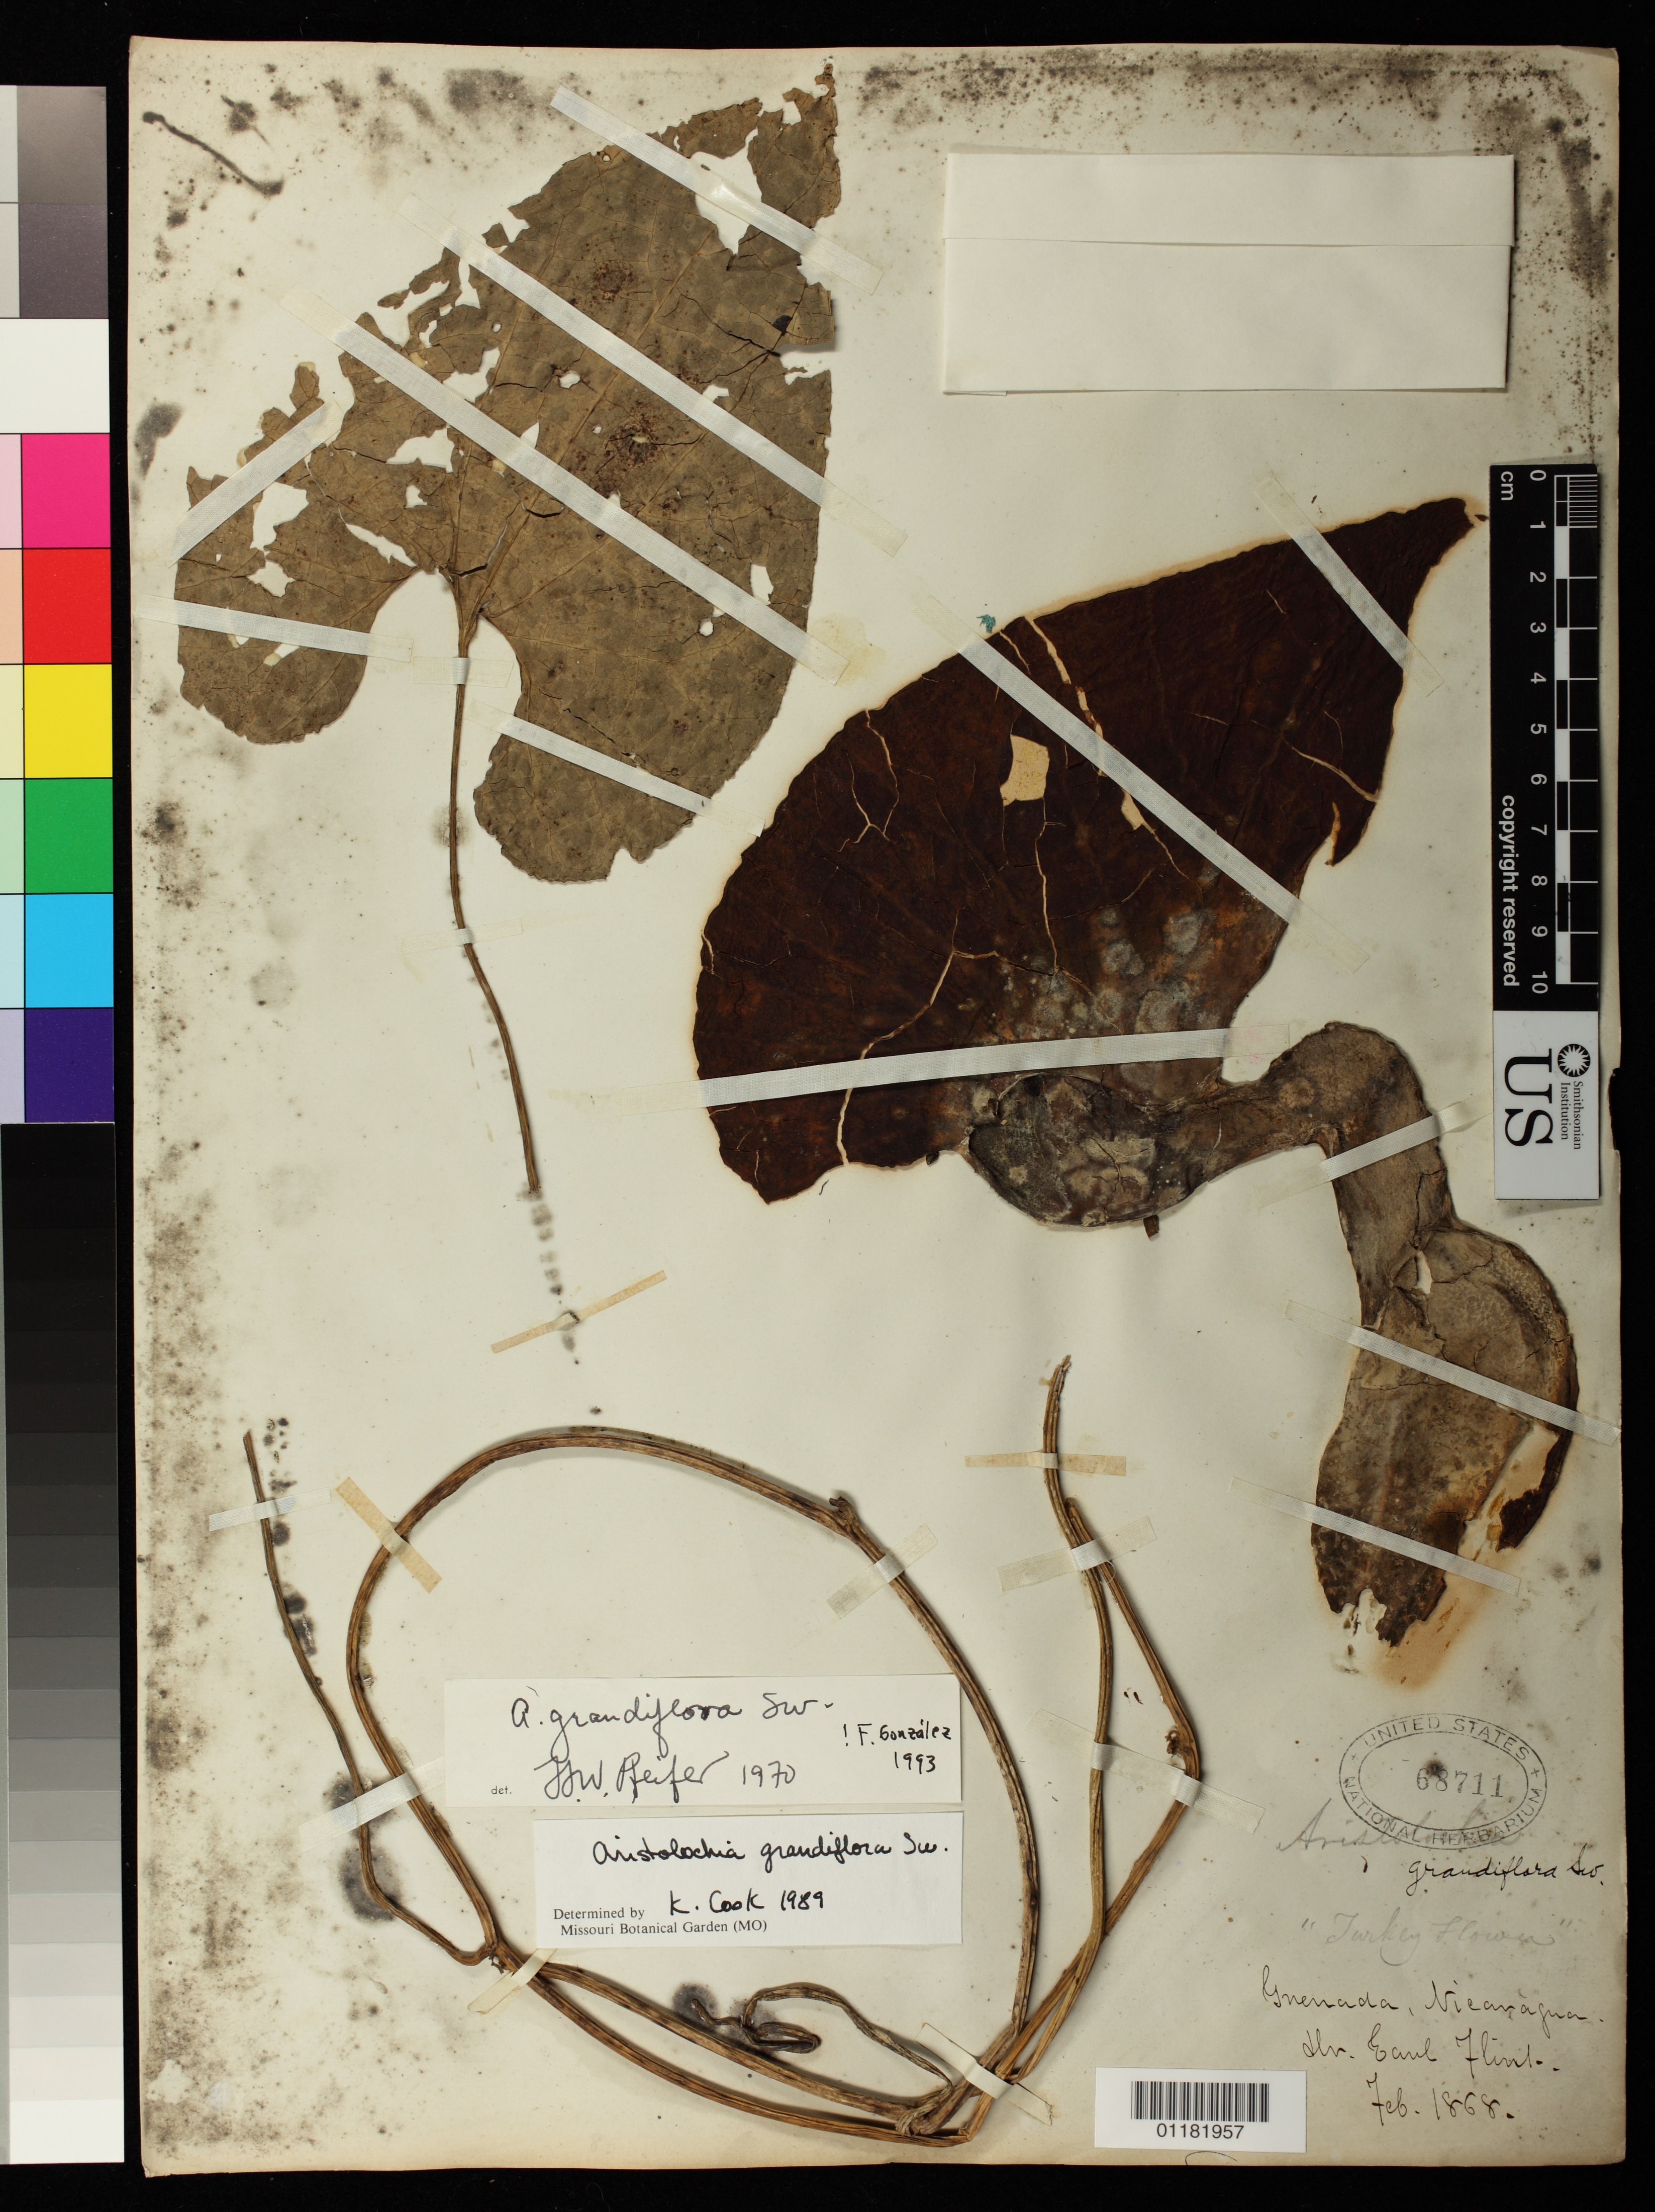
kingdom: Plantae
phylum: Tracheophyta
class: Magnoliopsida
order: Piperales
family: Aristolochiaceae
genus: Aristolochia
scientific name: Aristolochia grandiflora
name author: Sw.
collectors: E. Flint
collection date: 1868-02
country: Nicaragua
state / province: Granada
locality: Granada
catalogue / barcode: US 68711